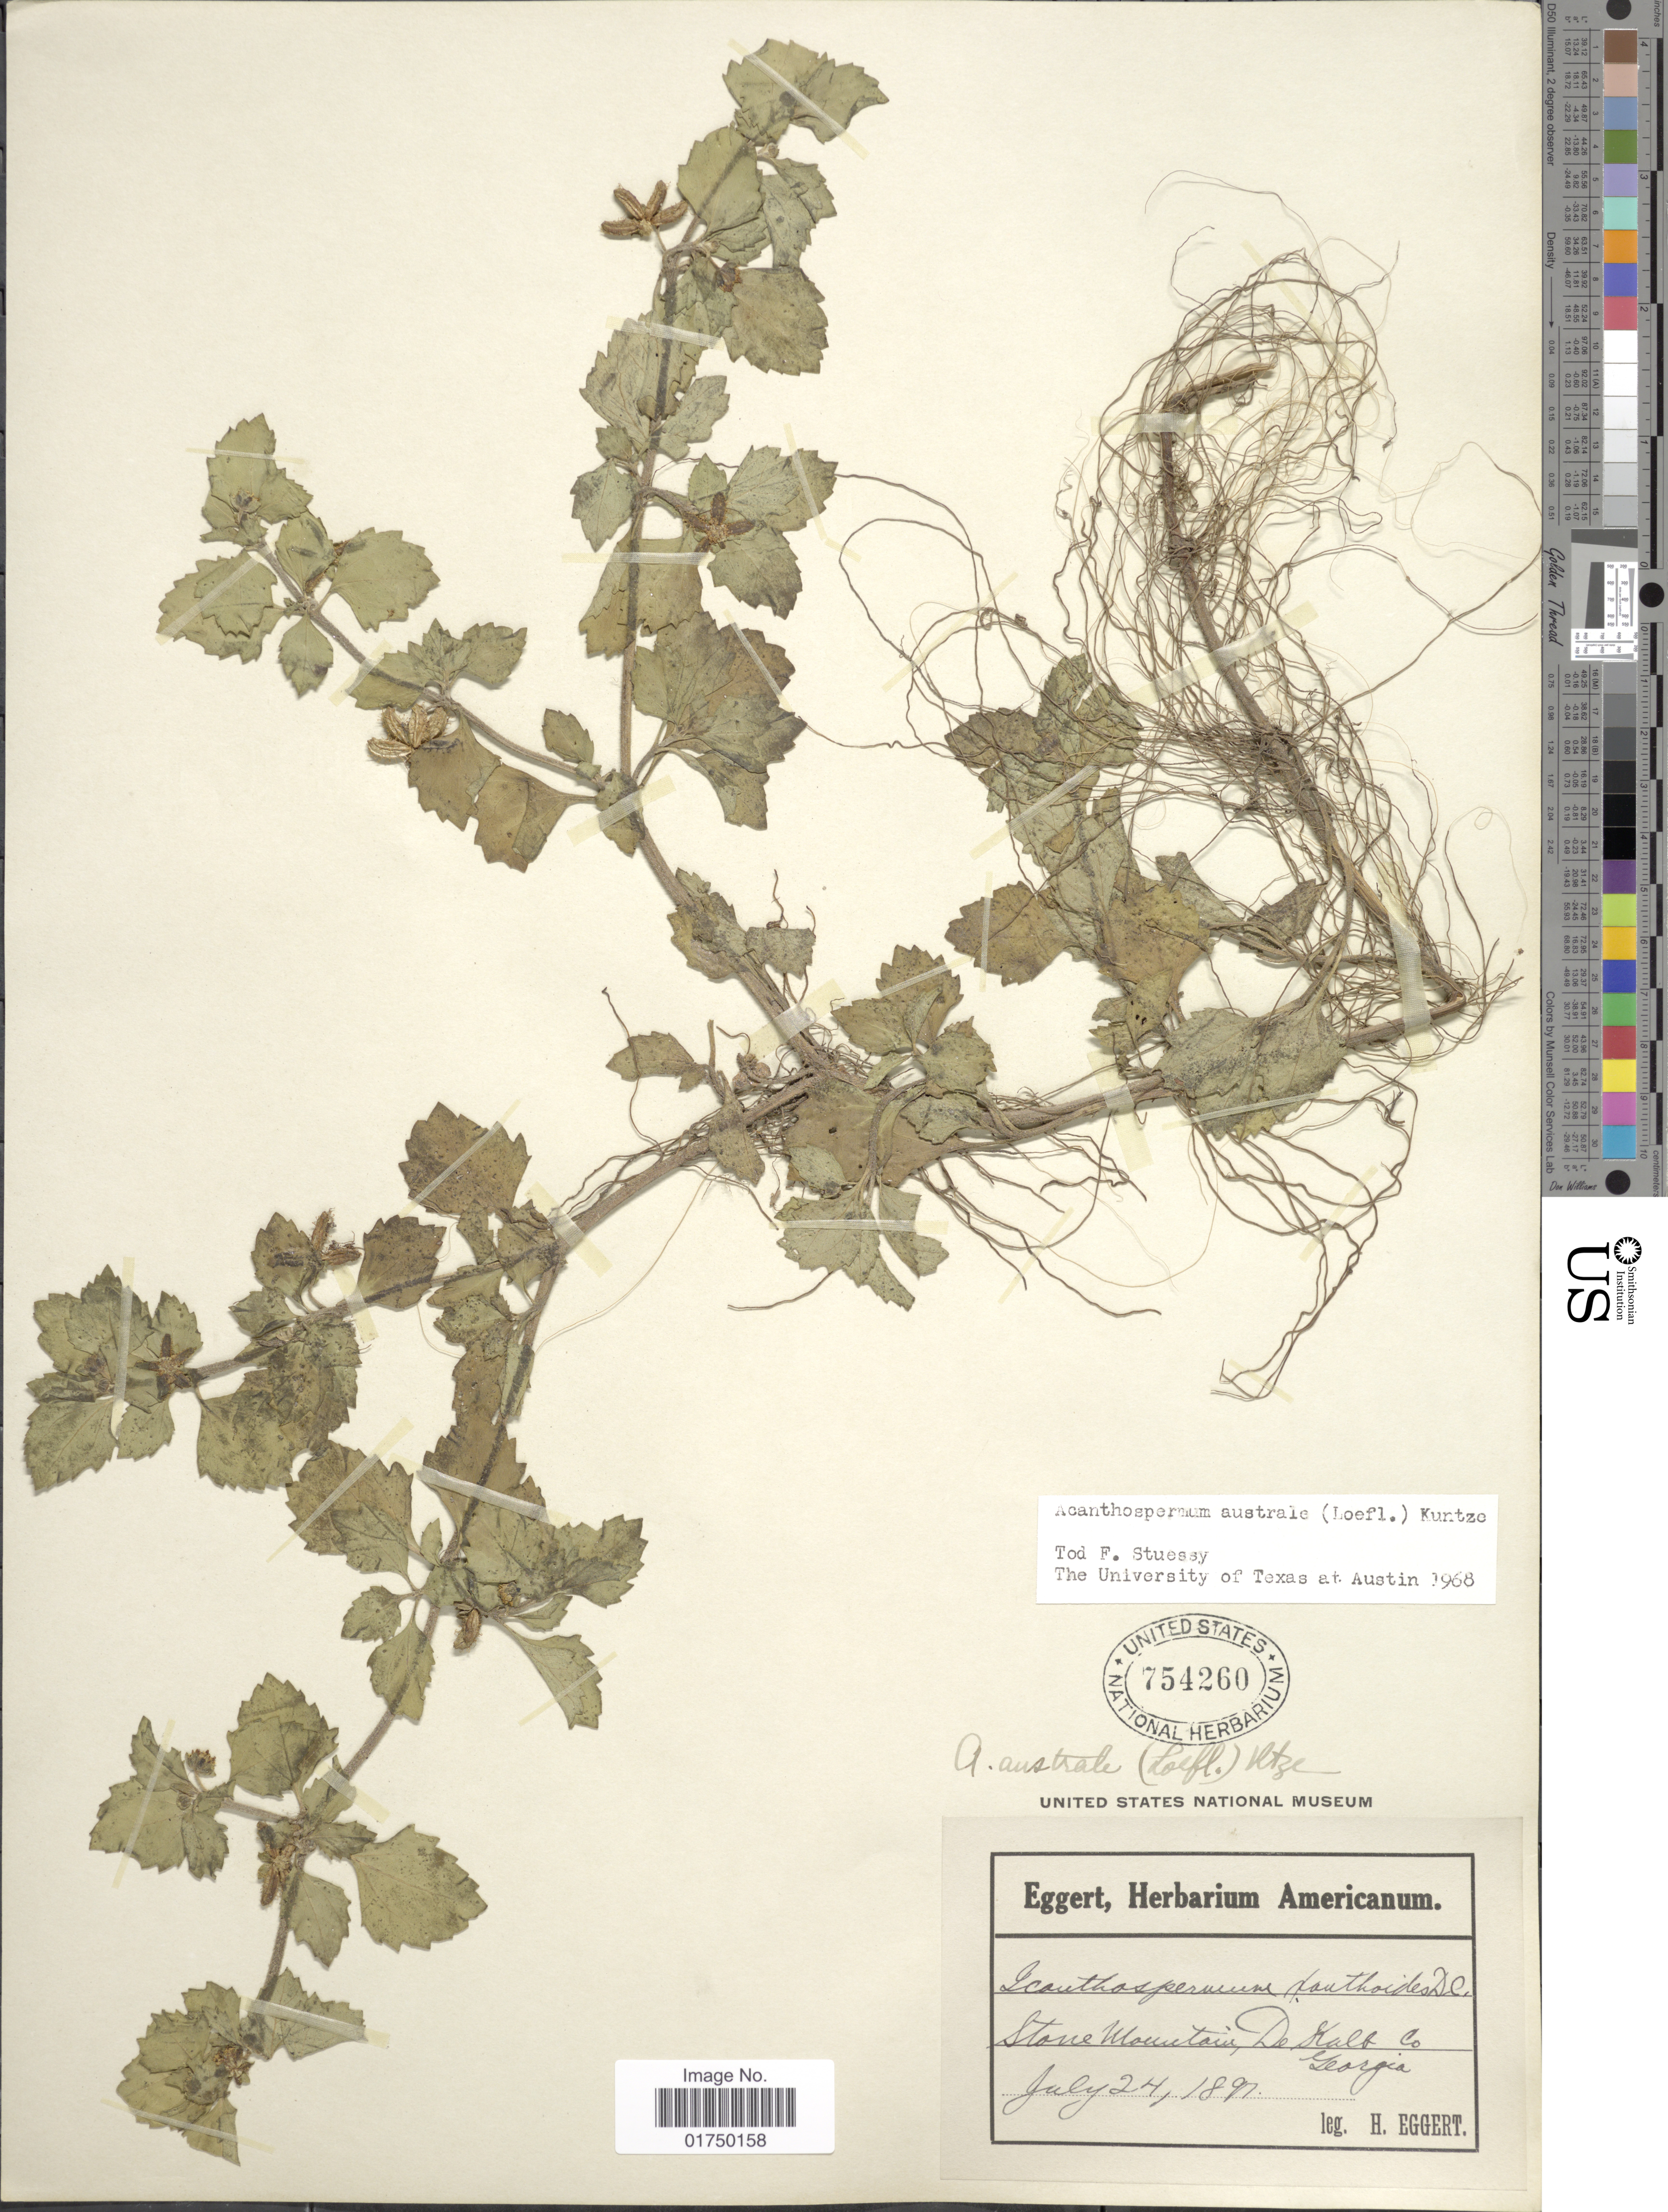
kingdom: Plantae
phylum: Tracheophyta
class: Magnoliopsida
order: Asterales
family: Asteraceae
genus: Acanthospermum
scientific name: Acanthospermum australe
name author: (Loefl.) Kuntze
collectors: H. Eggert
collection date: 1897-07-24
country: United States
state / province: Georgia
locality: Stone Mountains, De Kalb Co. Georgia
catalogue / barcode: US 754260